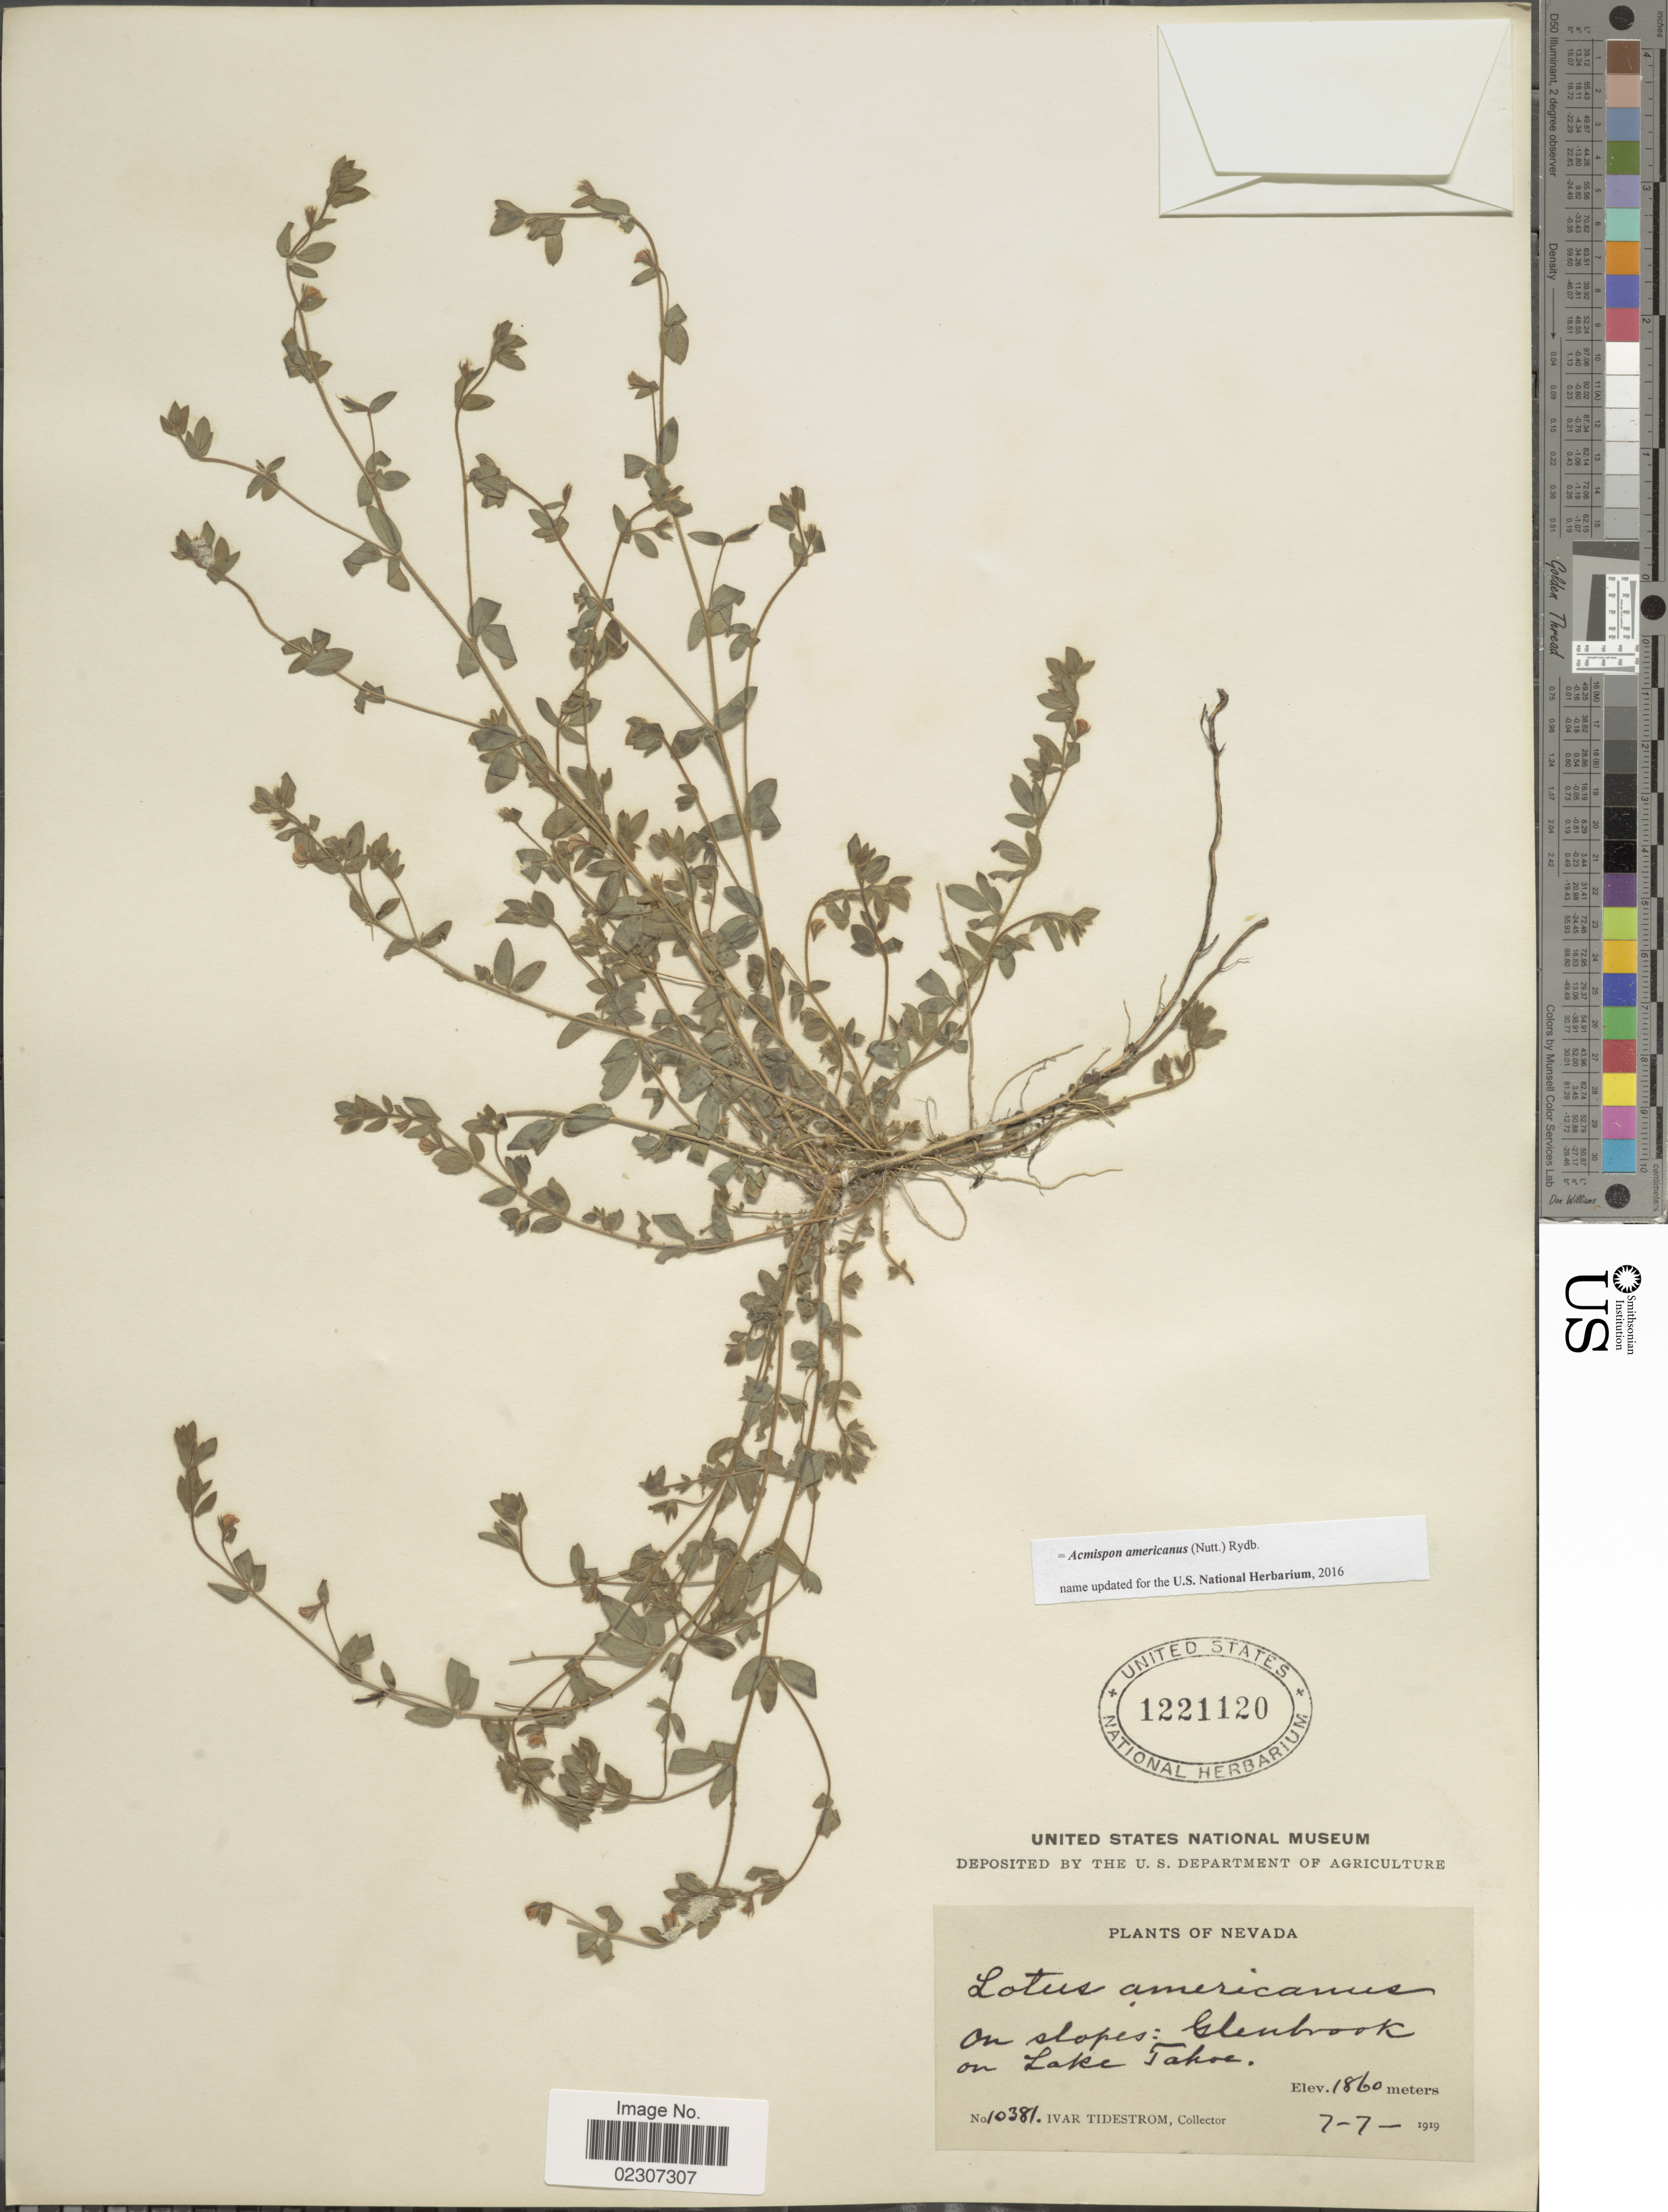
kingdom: Plantae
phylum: Tracheophyta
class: Magnoliopsida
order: Fabales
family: Fabaceae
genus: Acmispon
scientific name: Acmispon americanus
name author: (Nutt.) Rydb.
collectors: I. F. Tidestrom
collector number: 10381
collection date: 1919-07-07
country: United States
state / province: Nevada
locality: Nevada, On slopes: Glenbrook, on Lake Tahoe.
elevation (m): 1860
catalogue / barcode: US 1221120